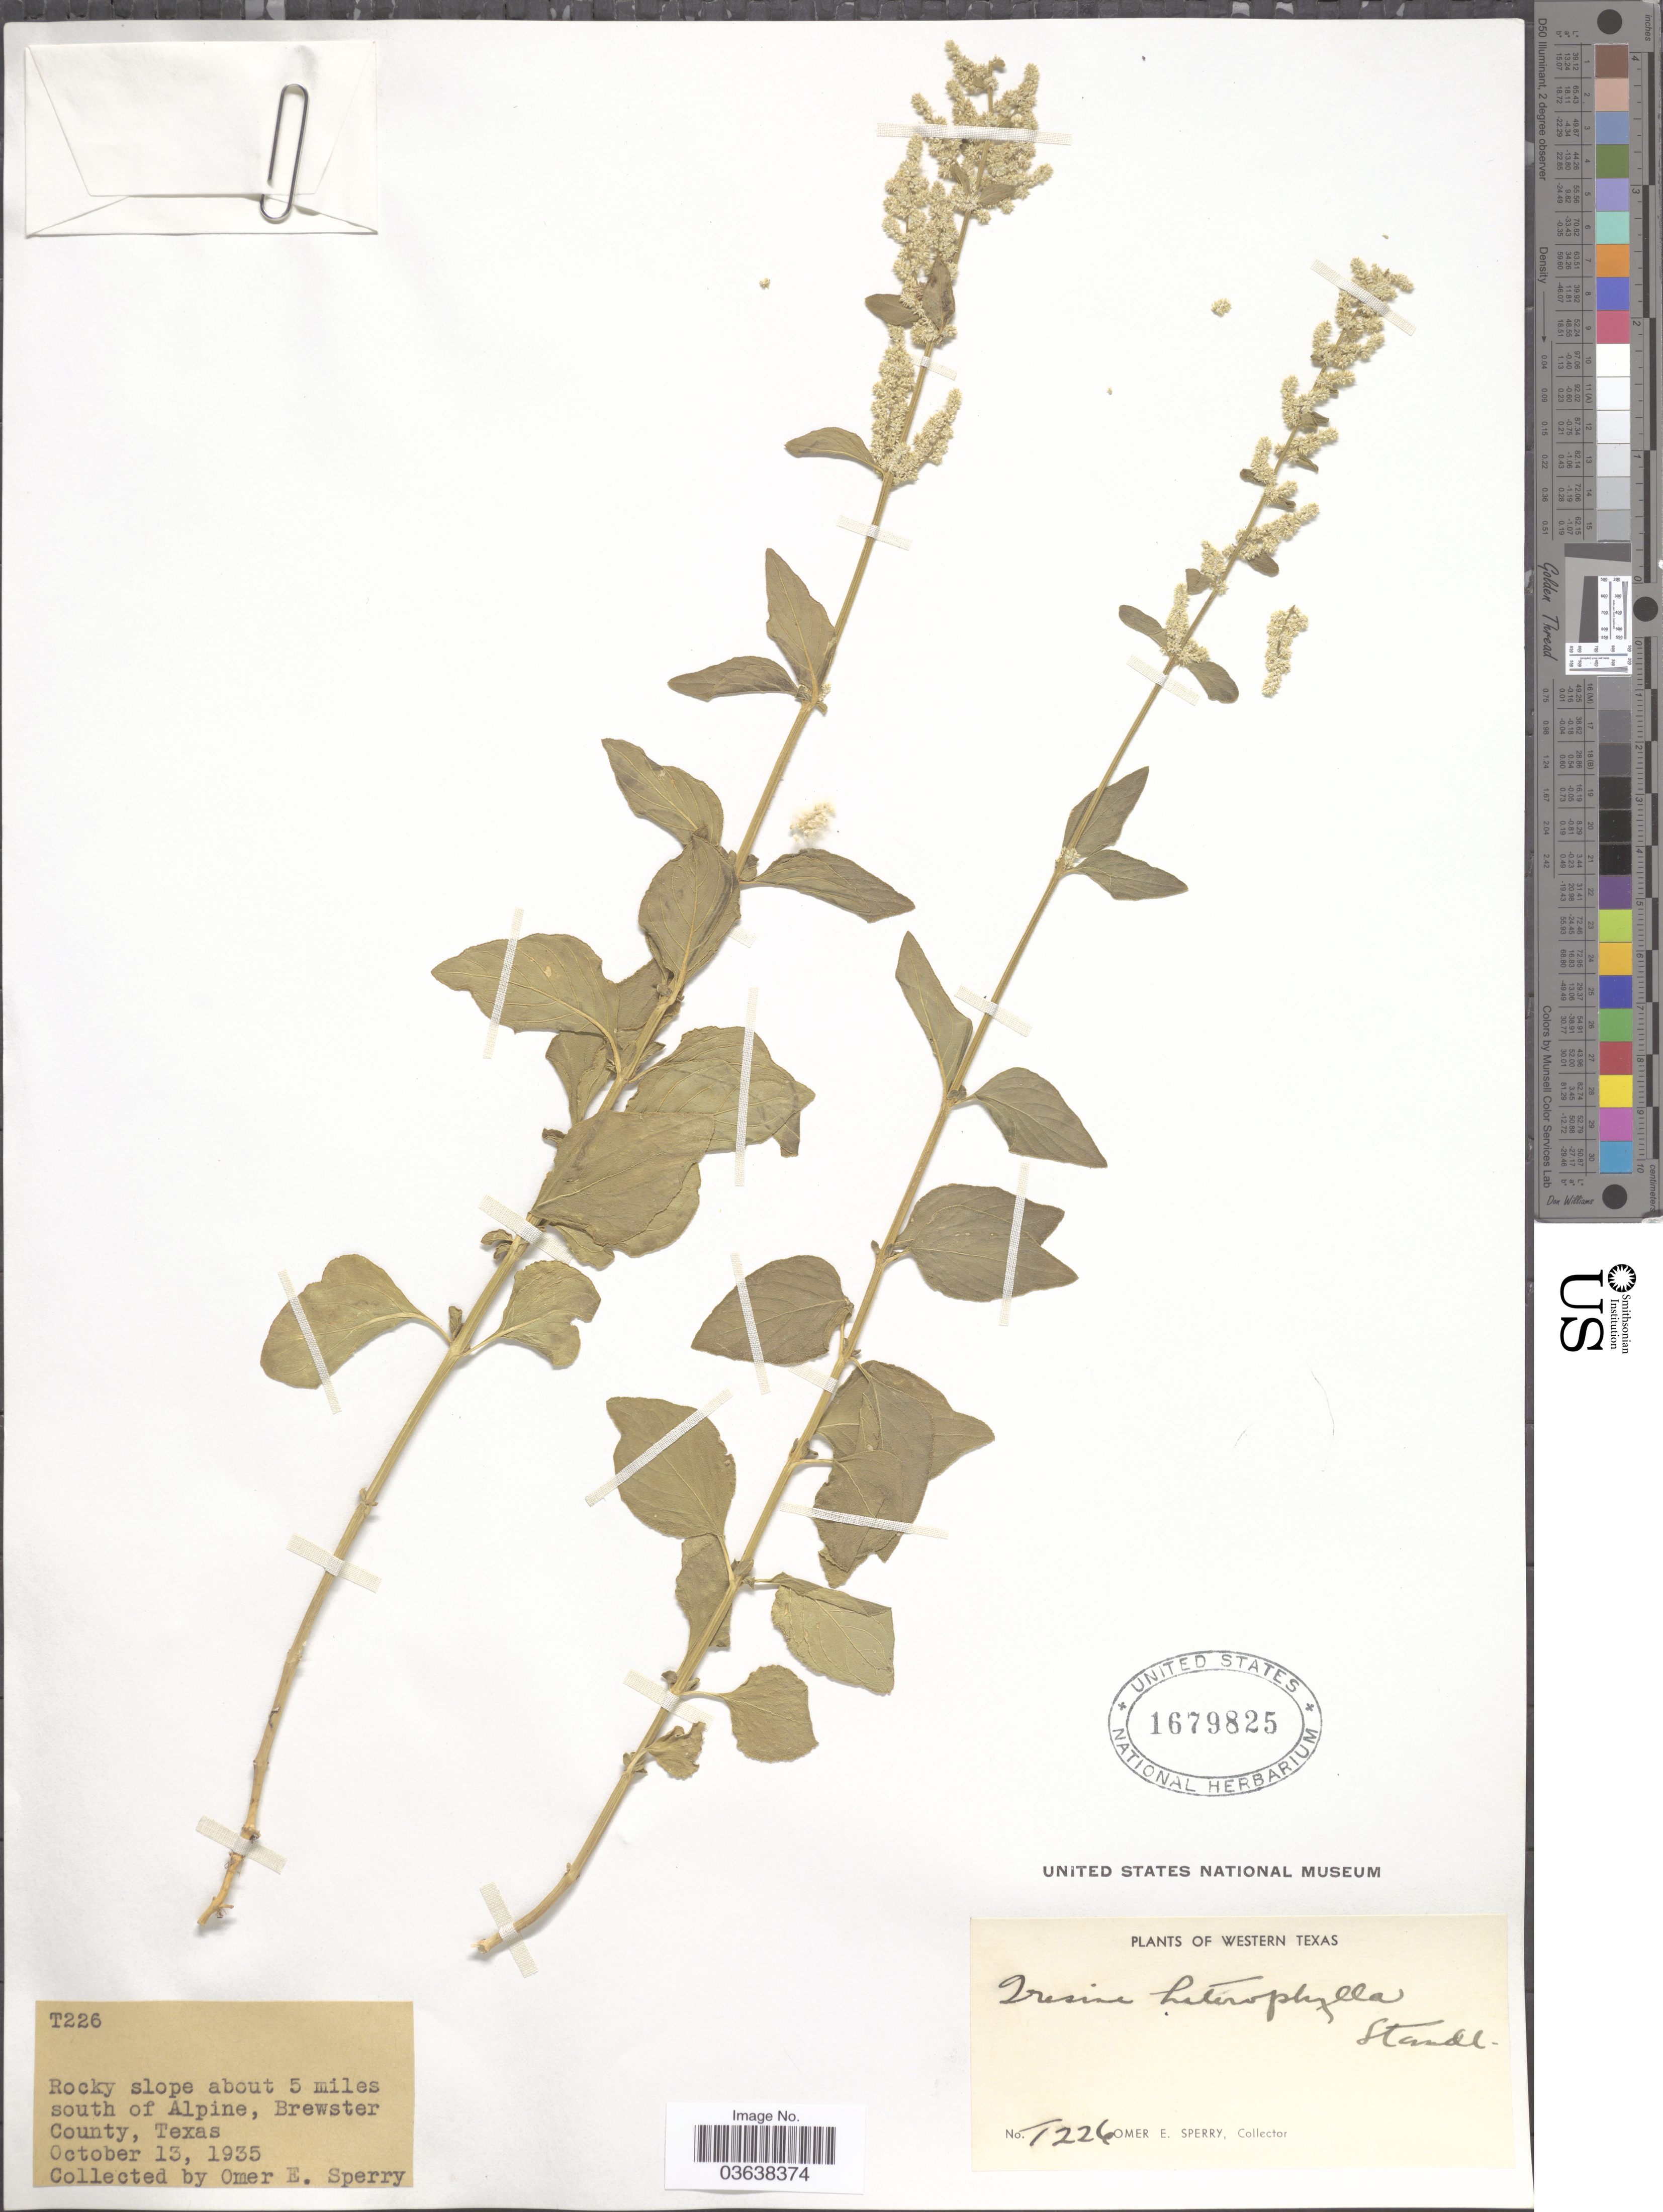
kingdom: Plantae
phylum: Tracheophyta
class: Magnoliopsida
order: Caryophyllales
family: Amaranthaceae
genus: Iresine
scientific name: Iresine heterophylla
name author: Standl.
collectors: O. E. Sperry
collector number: T226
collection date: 1935-10-13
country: United States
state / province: Texas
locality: Western Texas. Rocky slope about 5 miles south of Alpine, Brewster County.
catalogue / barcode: US 1679825